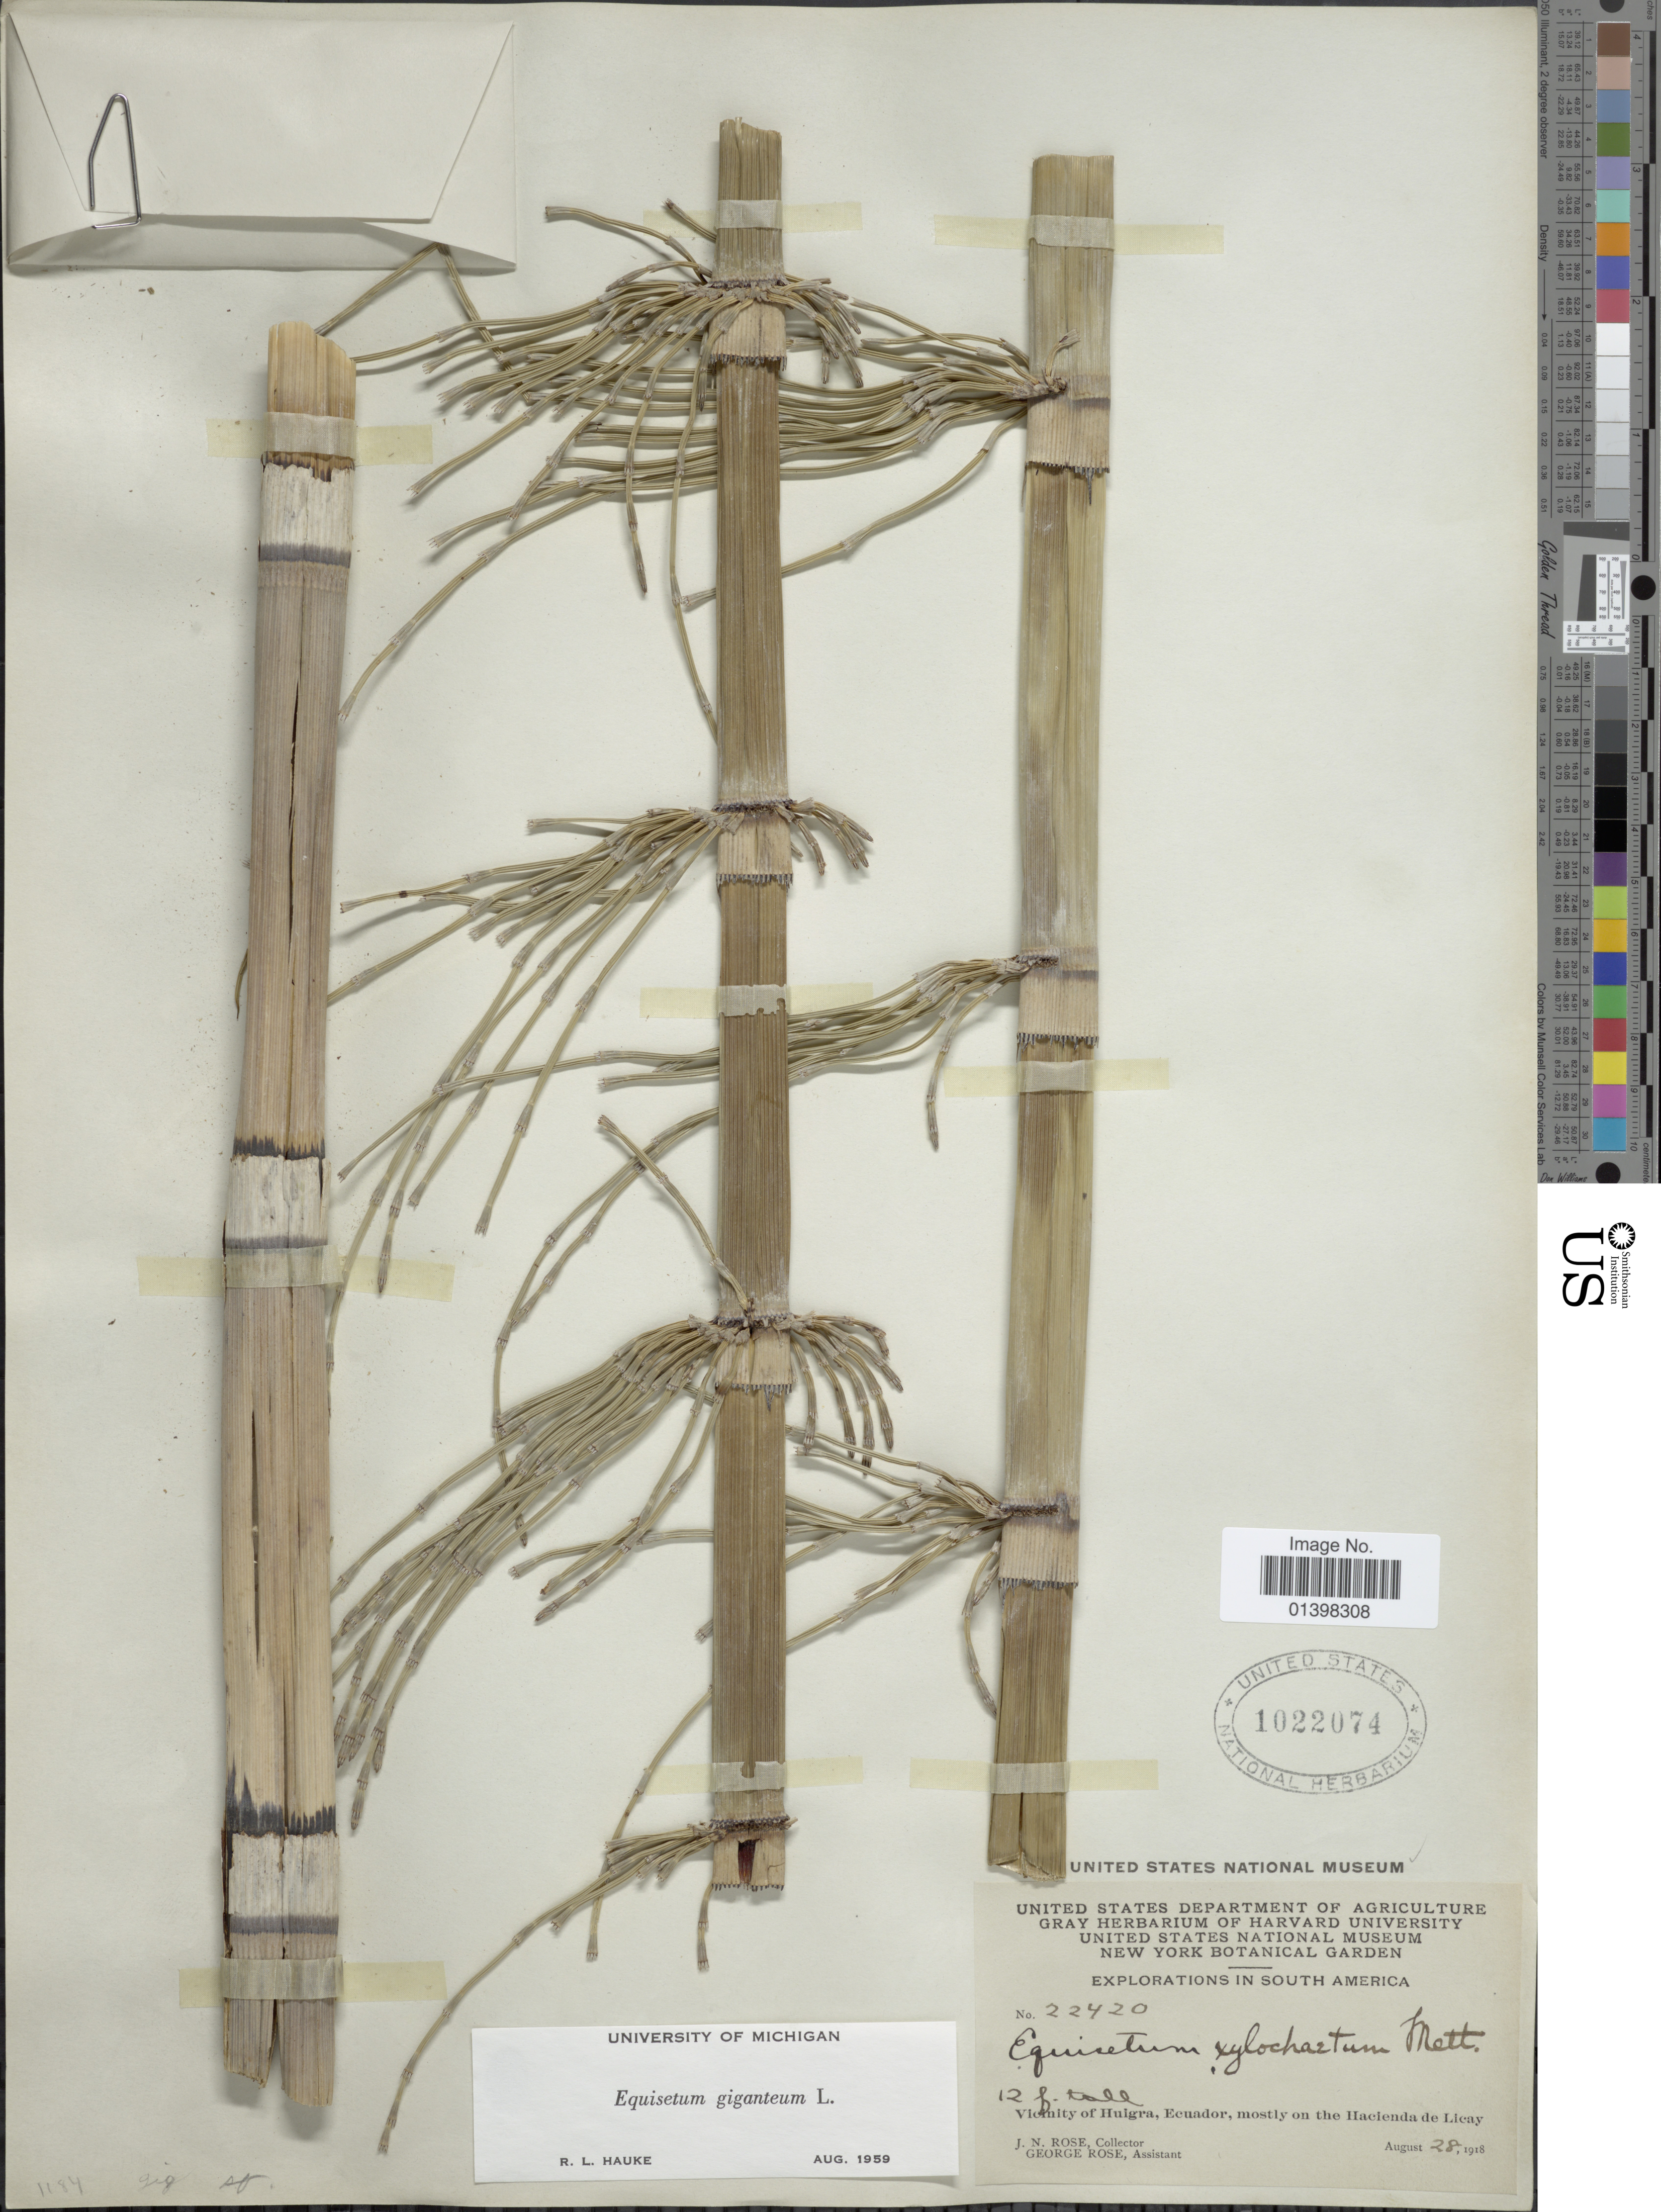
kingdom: Plantae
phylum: Tracheophyta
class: Polypodiopsida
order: Equisetales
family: Equisetaceae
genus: Equisetum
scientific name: Equisetum giganteum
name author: L.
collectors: J. N. Rose & G. Rose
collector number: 22420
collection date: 1918-08-28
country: Ecuador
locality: Vicinity of Huigra, mostly on the Hacienda de Licay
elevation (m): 4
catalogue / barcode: US 1022074